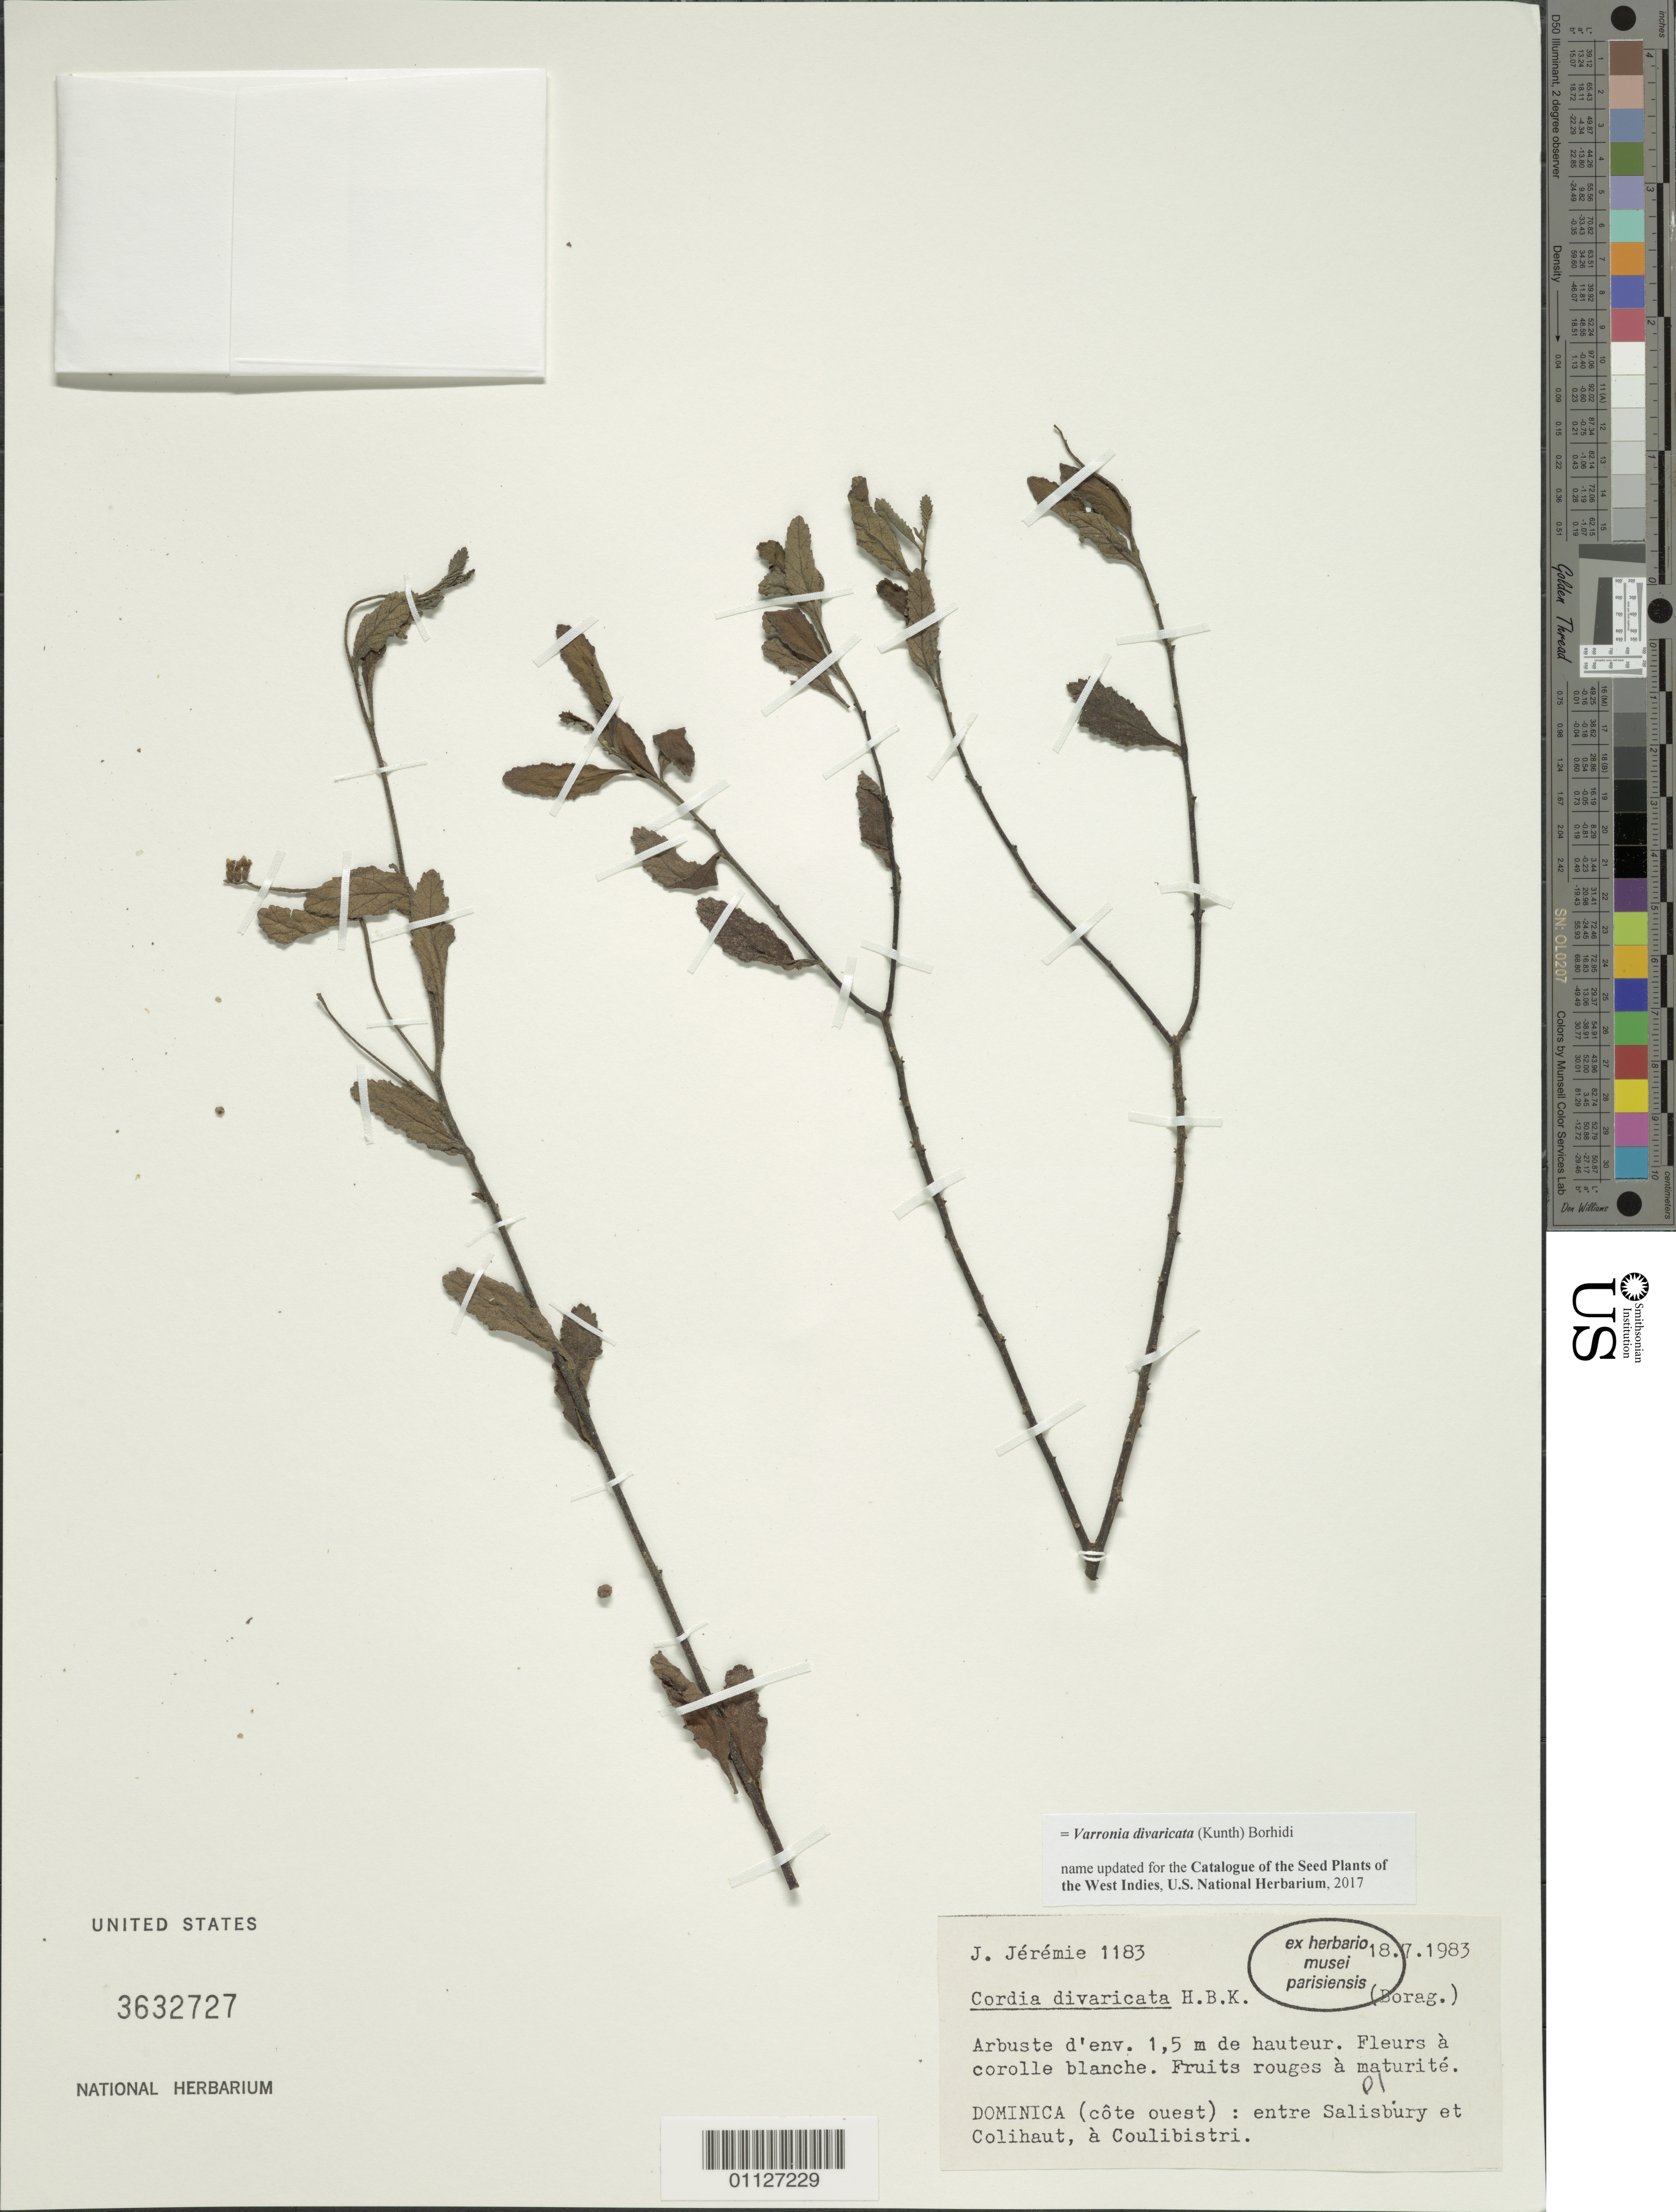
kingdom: Plantae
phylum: Tracheophyta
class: Magnoliopsida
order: Boraginales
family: Cordiaceae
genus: Varronia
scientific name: Varronia divaricata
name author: (Kunth) Borhidi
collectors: J. Jérémie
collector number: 1183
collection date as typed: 18 Jul 1983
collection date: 1983-07-18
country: Dominica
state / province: St. Joseph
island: Dominica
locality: Entre Salisbury et Colihaut, à Coulibistri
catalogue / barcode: US 3632727